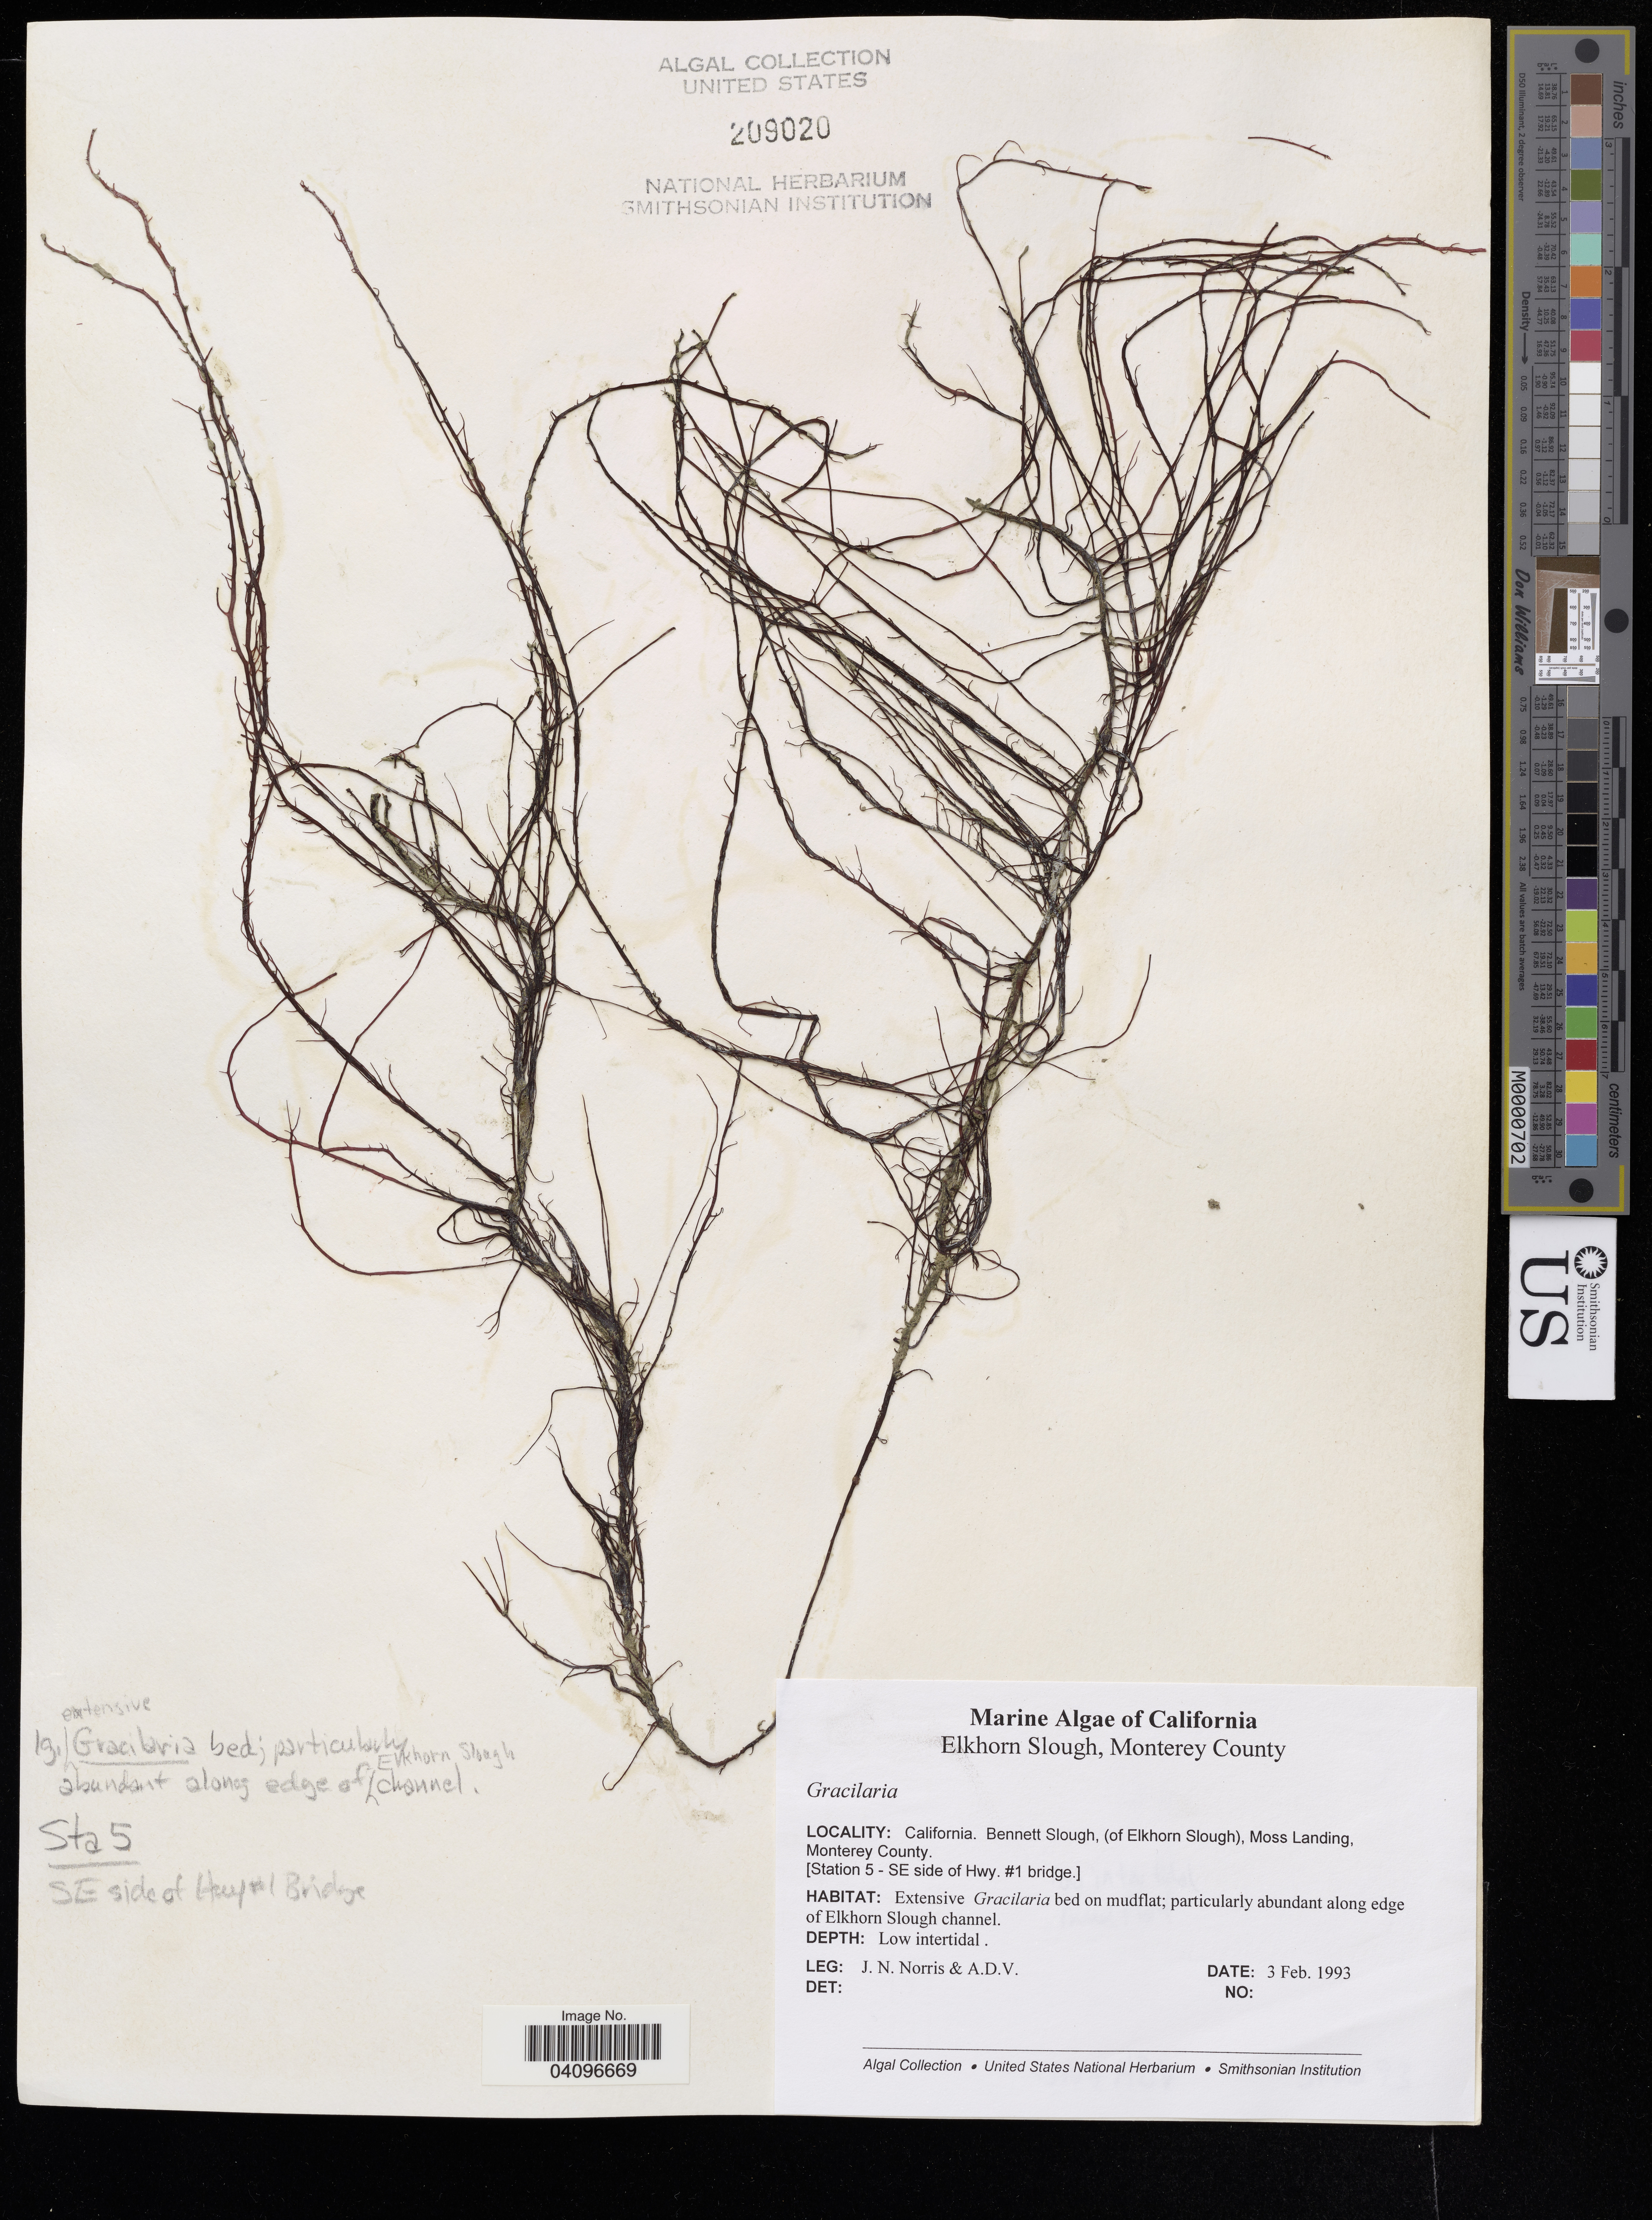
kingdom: Plantae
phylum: Rhodophyta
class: Florideophyceae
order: Gracilariales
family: Gracilariaceae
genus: Gracilaria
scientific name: Gracilaria sp.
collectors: J. Norris & A. D. V.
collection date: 1993-02-03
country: United States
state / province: California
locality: Elkhorn Slough, Monterey County, Bennet Slough, (of Elkhorn Slough), Moss Landing, Monterey County.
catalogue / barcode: US 209020